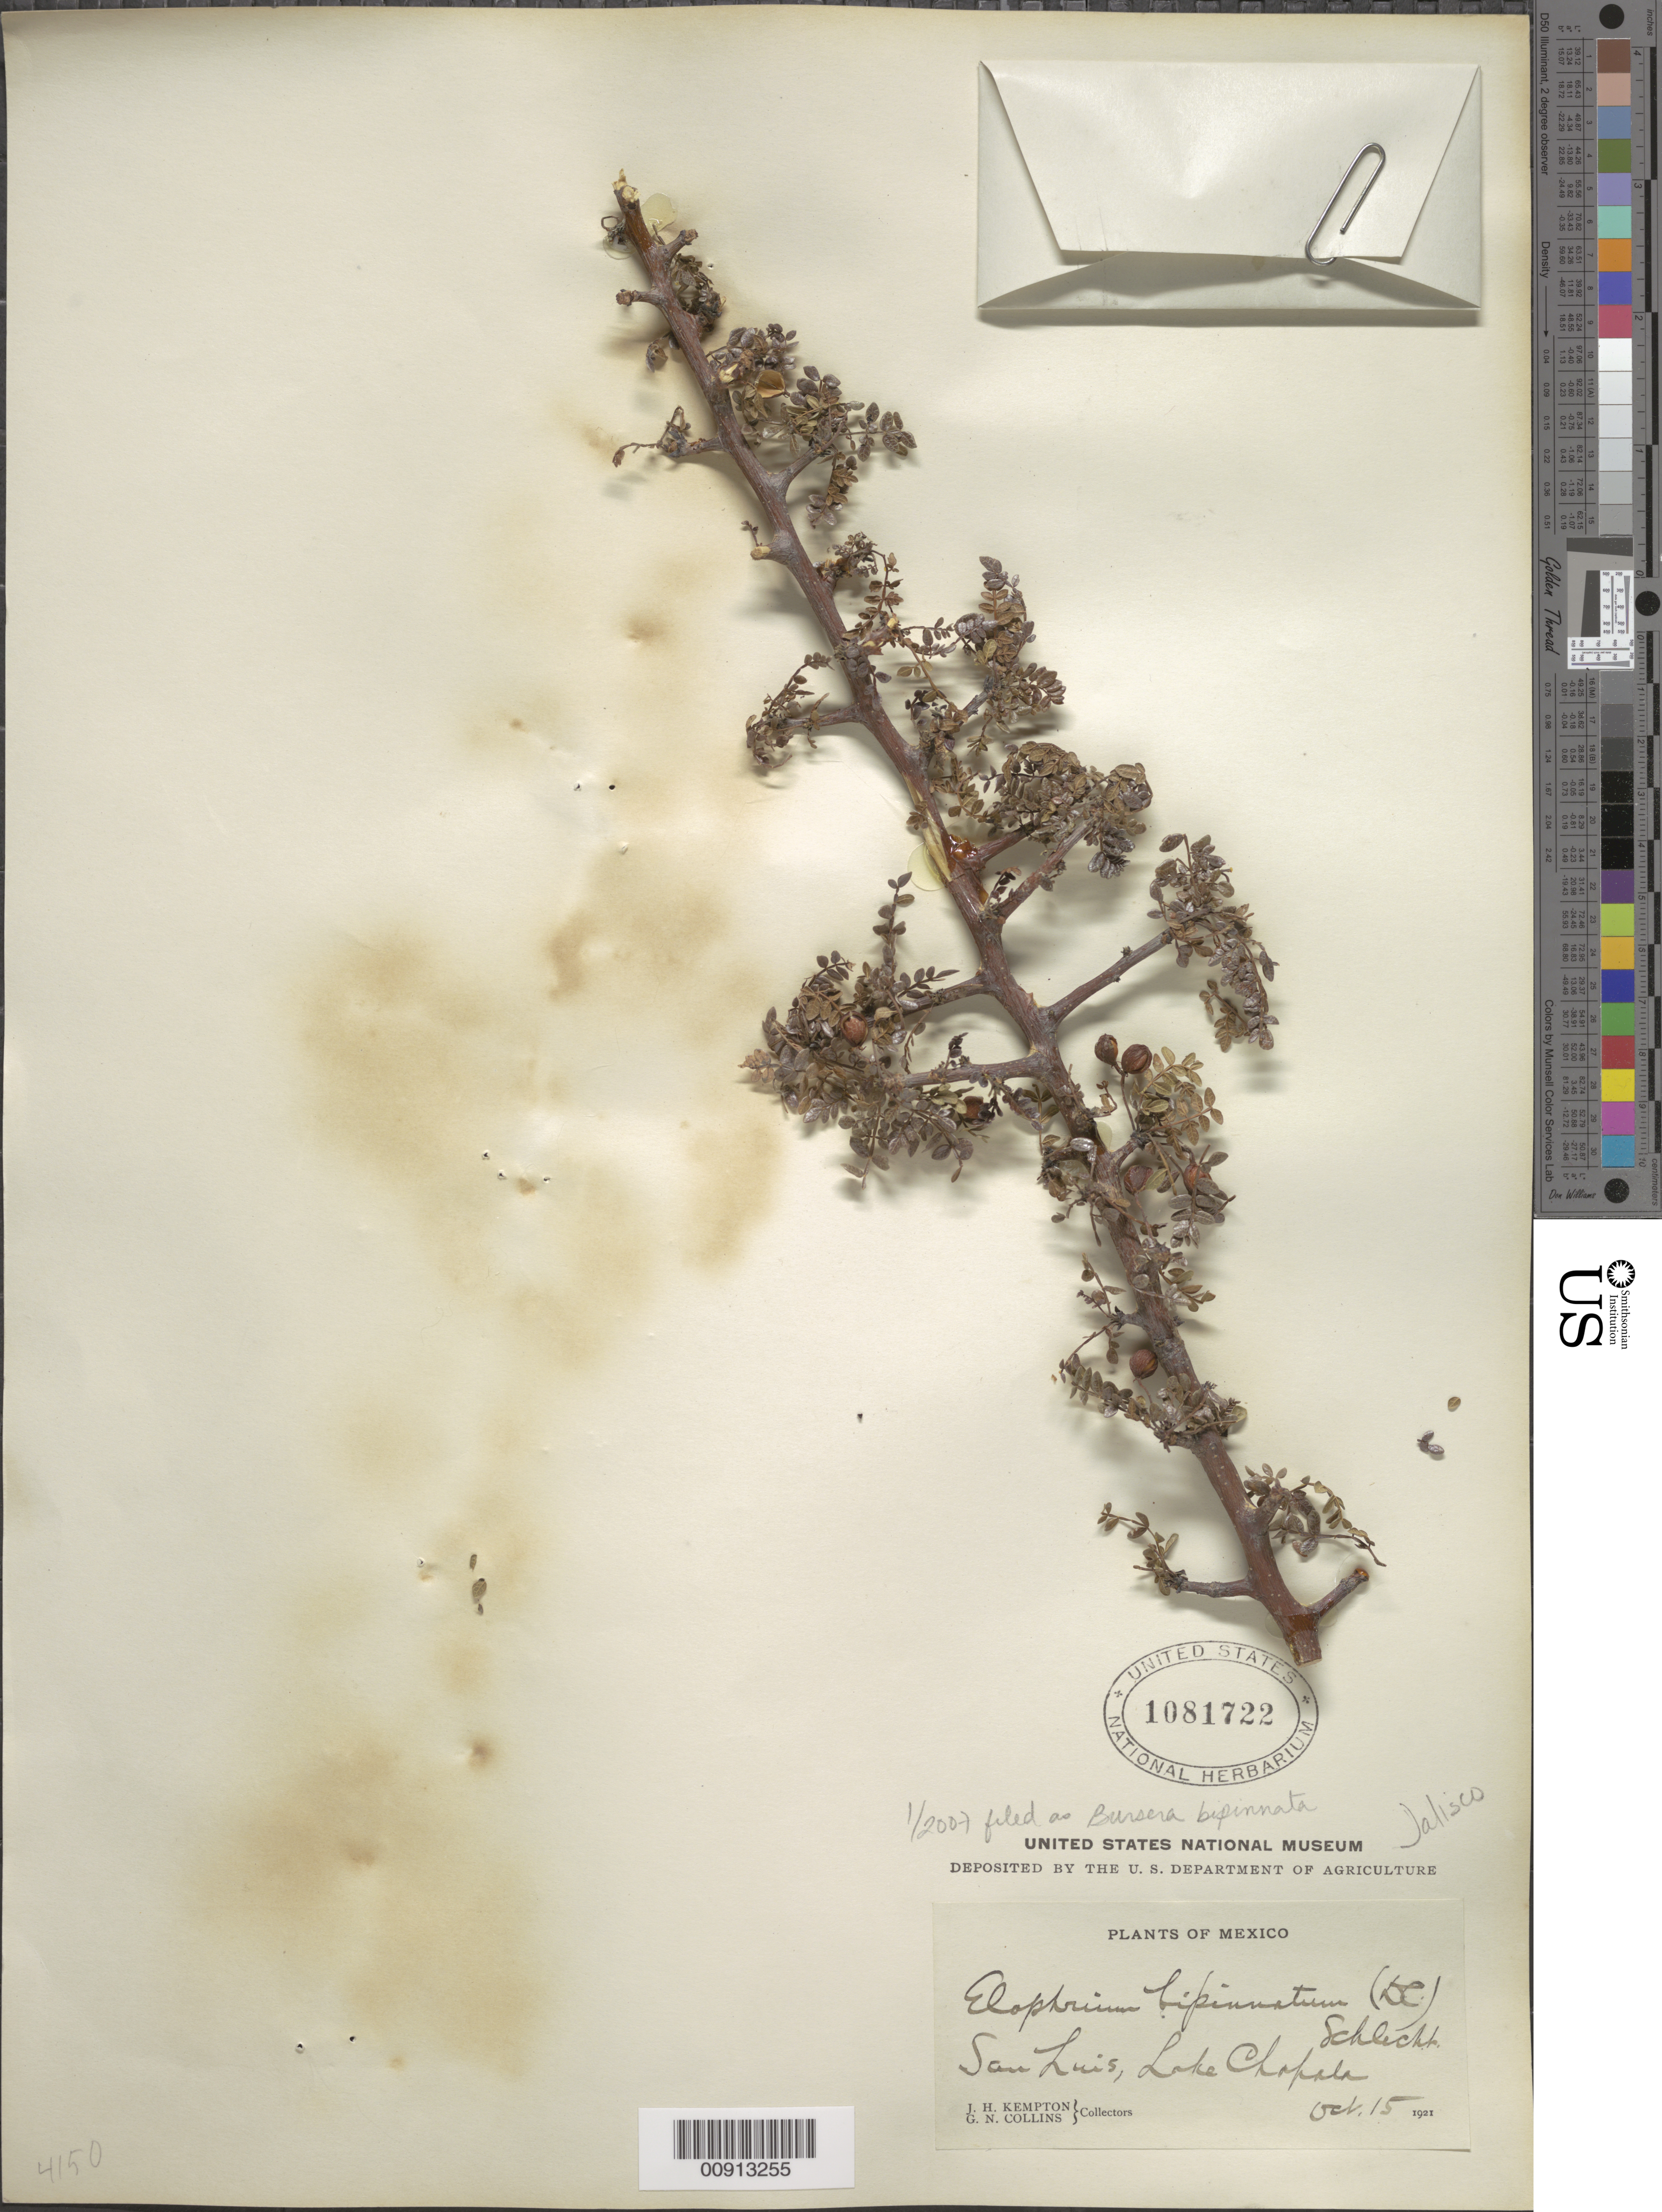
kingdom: Plantae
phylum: Tracheophyta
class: Magnoliopsida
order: Sapindales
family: Burseraceae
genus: Bursera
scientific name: Bursera bipinnata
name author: Engl.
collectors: J. H. Kempton & G. N. Collins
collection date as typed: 15 Oct 1921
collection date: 1921-10-15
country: Mexico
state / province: Jalisco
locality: San Luis, Lake Chapala.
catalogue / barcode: US 1081722